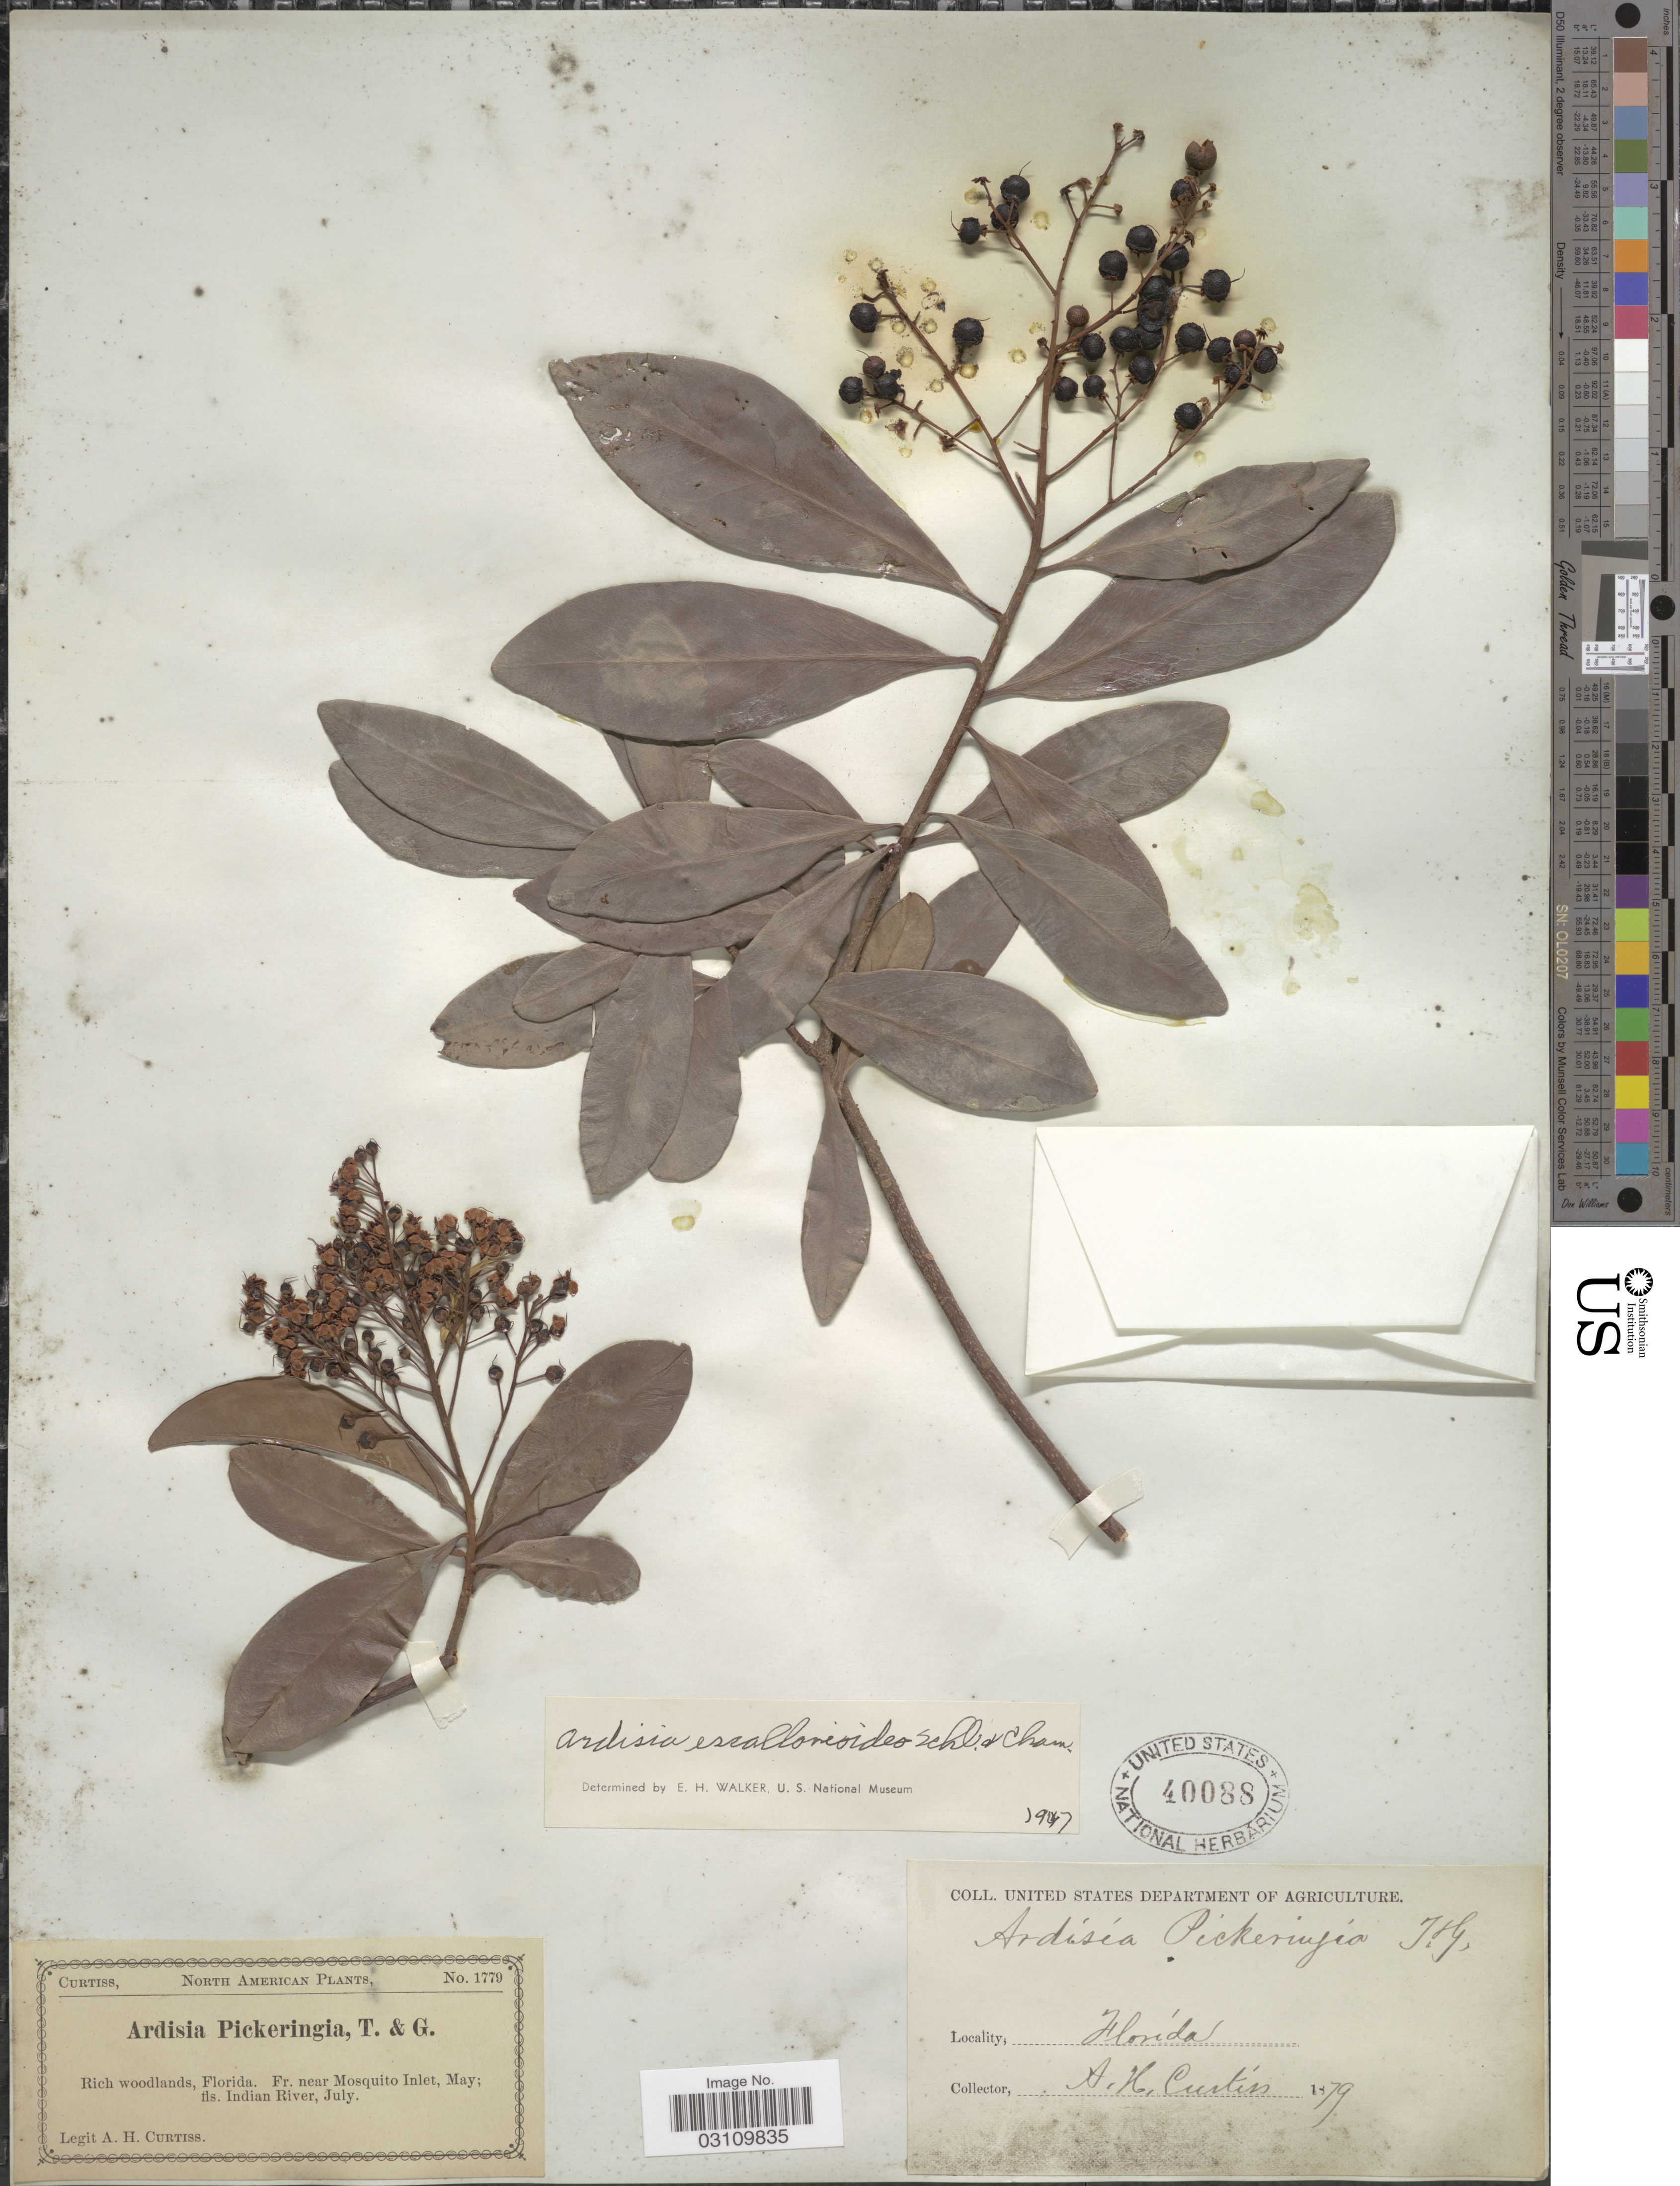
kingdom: Plantae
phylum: Tracheophyta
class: Magnoliopsida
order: Ericales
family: Primulaceae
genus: Ardisia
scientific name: Ardisia escallonioides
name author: Schltdl. & Cham.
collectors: A. H. Curtiss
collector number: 1779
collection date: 1879-05/1879-07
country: United States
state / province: Florida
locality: Rich woodlands, Florida. Fr. near Mosquito Inlet; fls. Indian River.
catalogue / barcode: US 40088